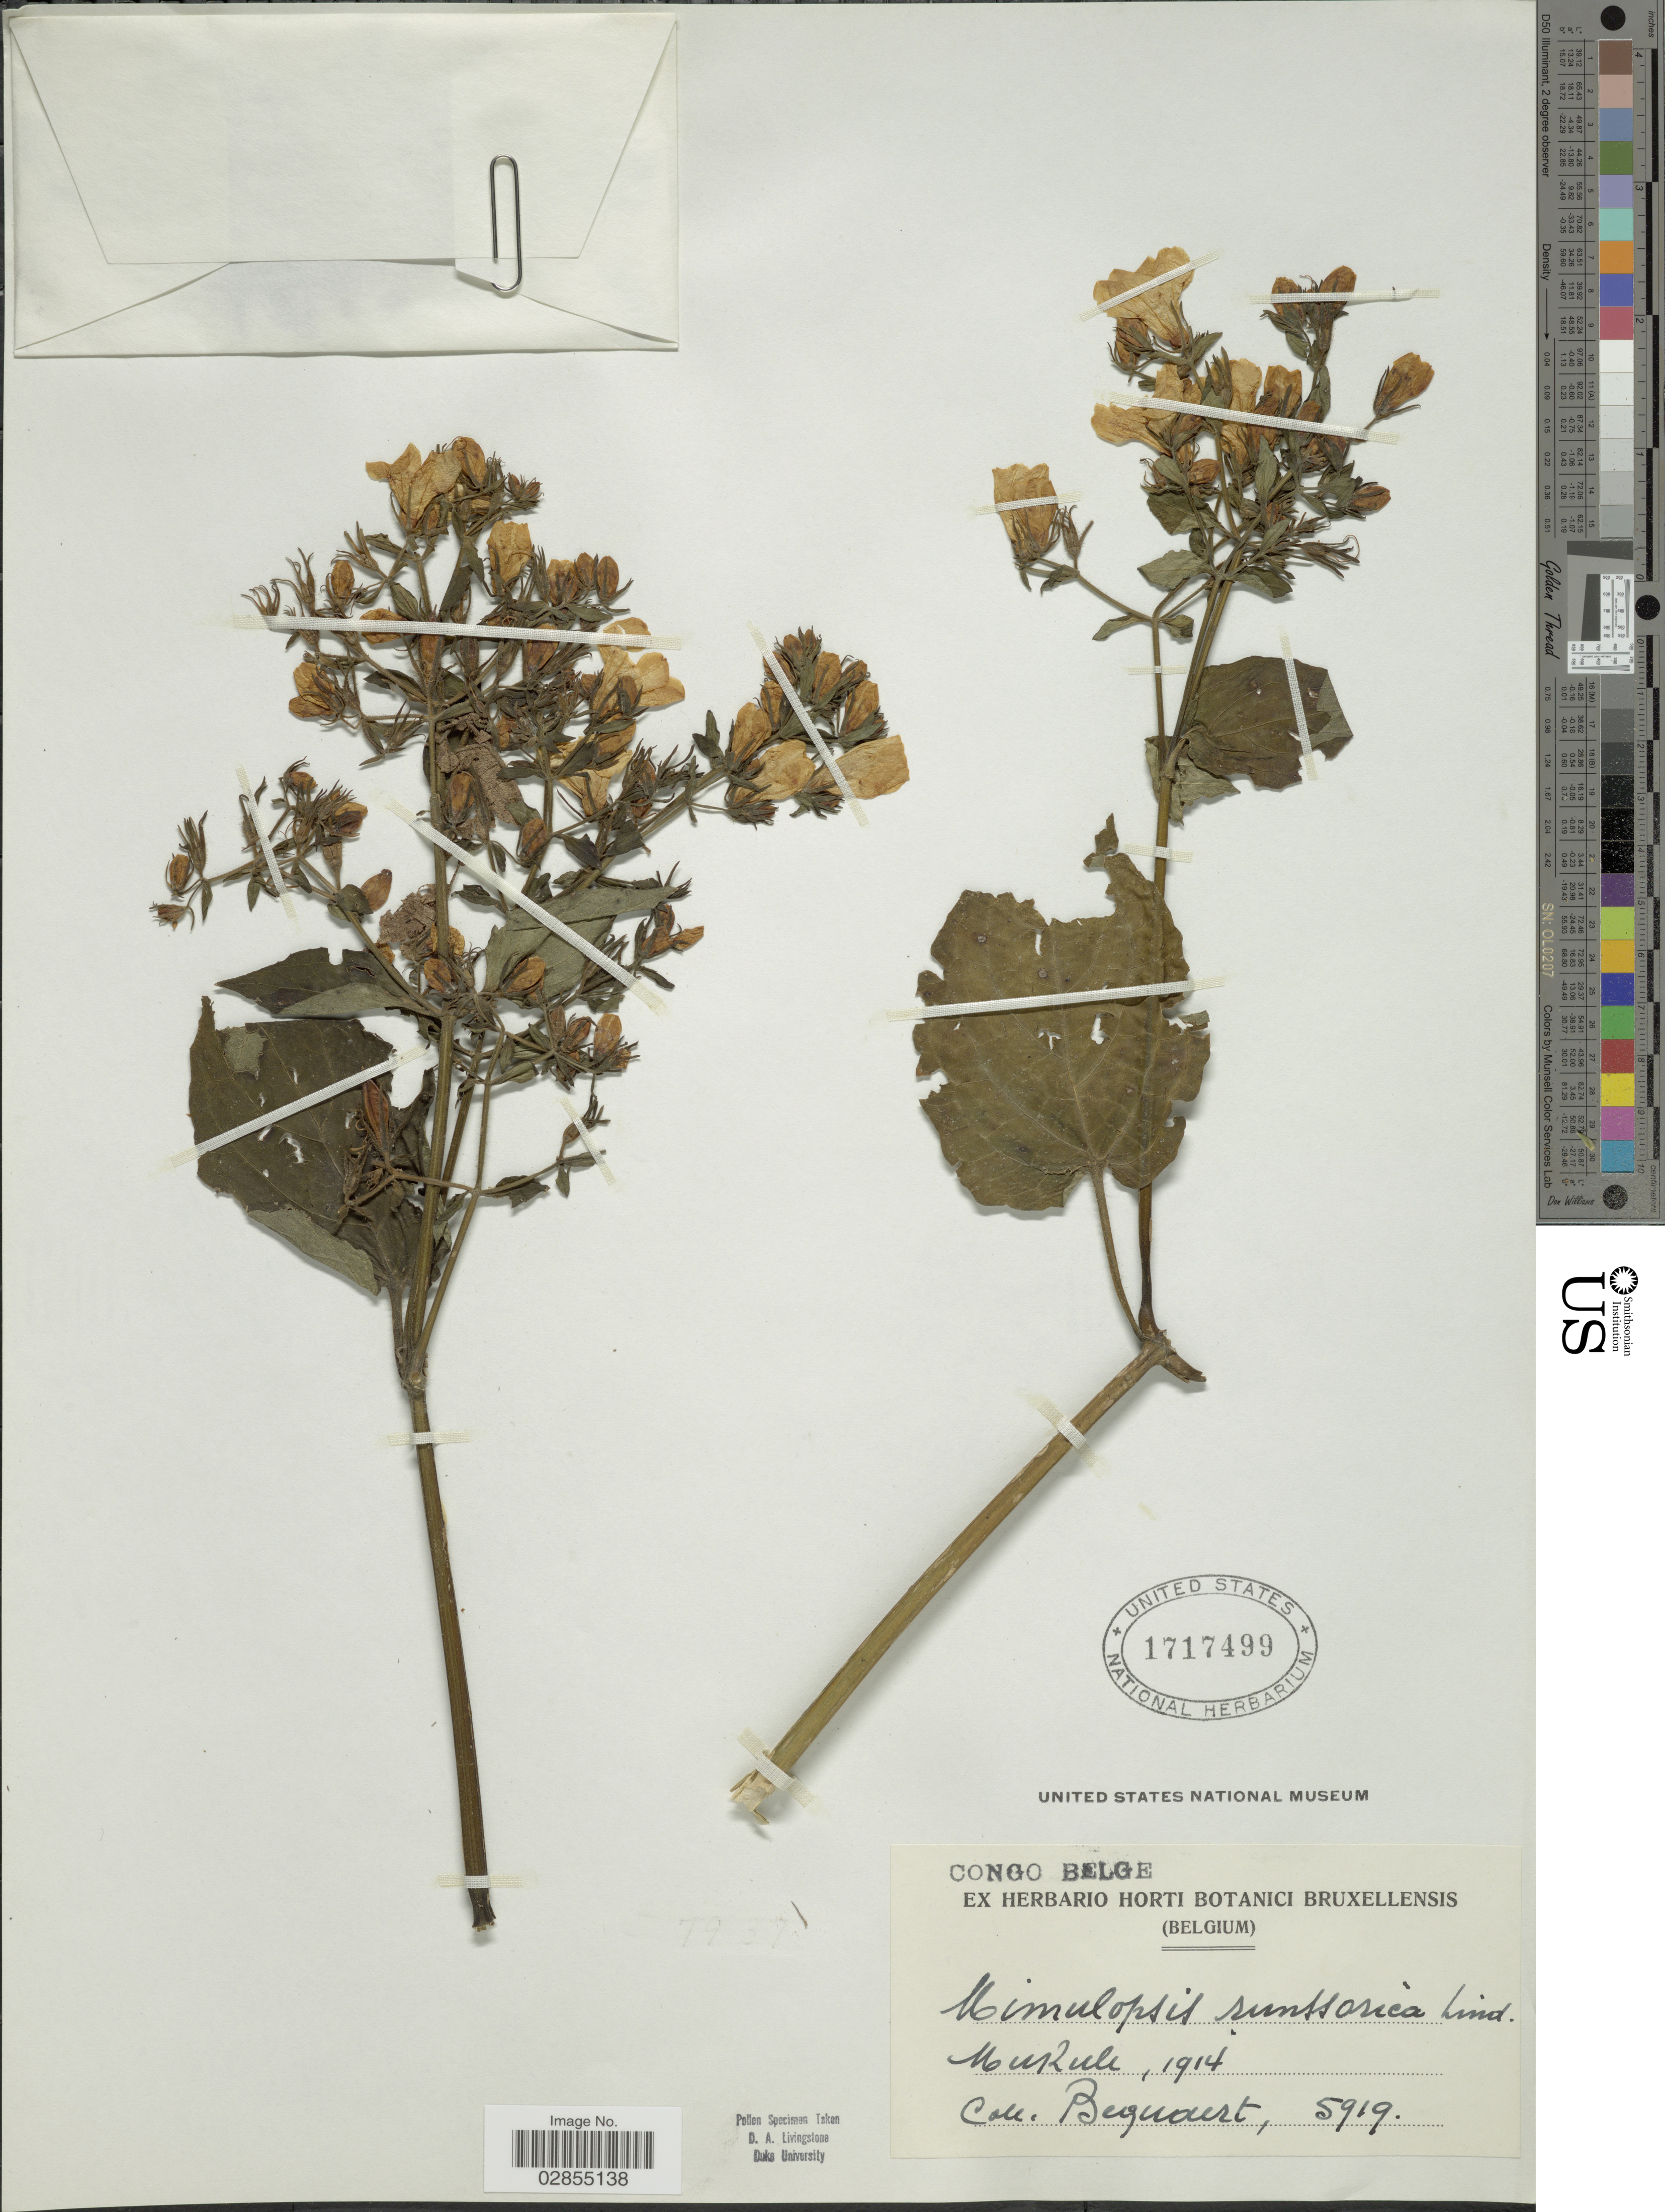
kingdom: Plantae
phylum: Tracheophyta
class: Magnoliopsida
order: Lamiales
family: Acanthaceae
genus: Mimulopsis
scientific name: Mimulopsis lyalliana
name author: (Nees) Baron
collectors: Bequaert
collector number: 5919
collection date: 1914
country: Congo, Democratic Republic of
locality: Congo Belge. Mukule.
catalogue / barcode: US 1717499